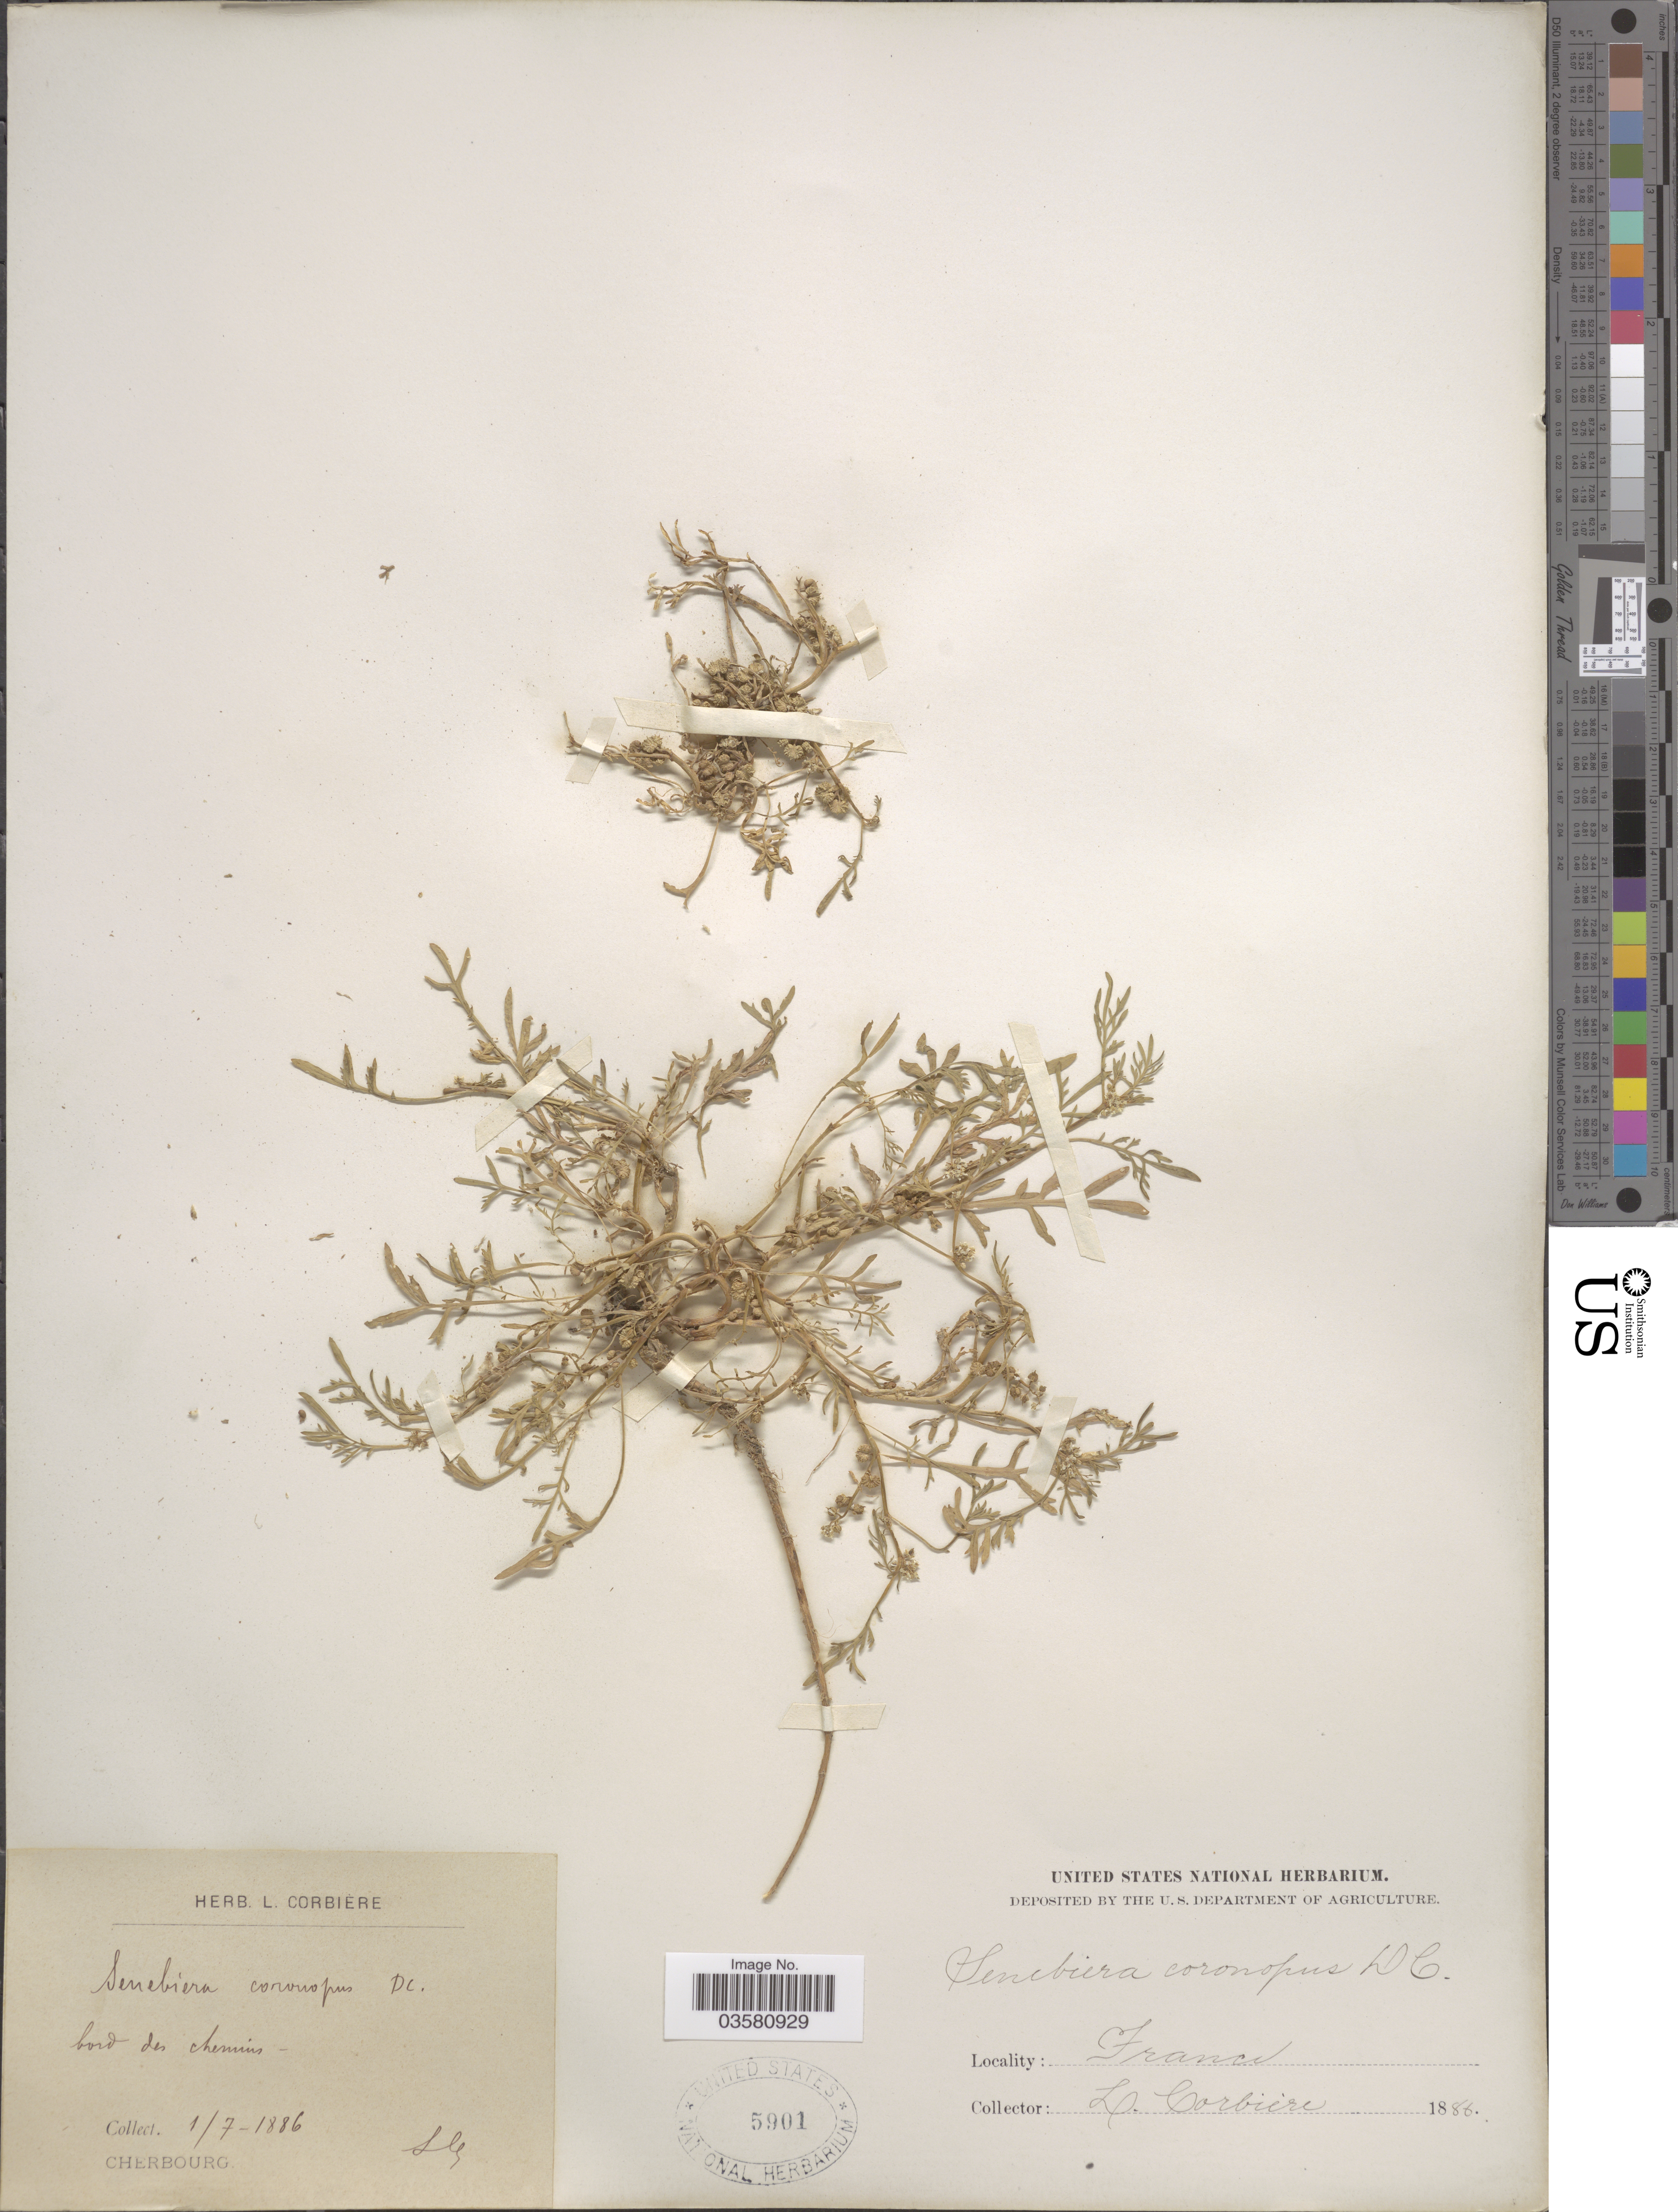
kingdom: Plantae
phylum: Tracheophyta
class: Magnoliopsida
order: Brassicales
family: Brassicaceae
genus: Lepidium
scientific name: Lepidium coronopus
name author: (L.) Al-Shehbaz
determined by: Strong, M. T., (US), Smithsonian Institution - National Museum of Natural History (UNITED STATES)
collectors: L. Corbière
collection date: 1886-07-01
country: France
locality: Cherbourg.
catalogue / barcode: US 5901